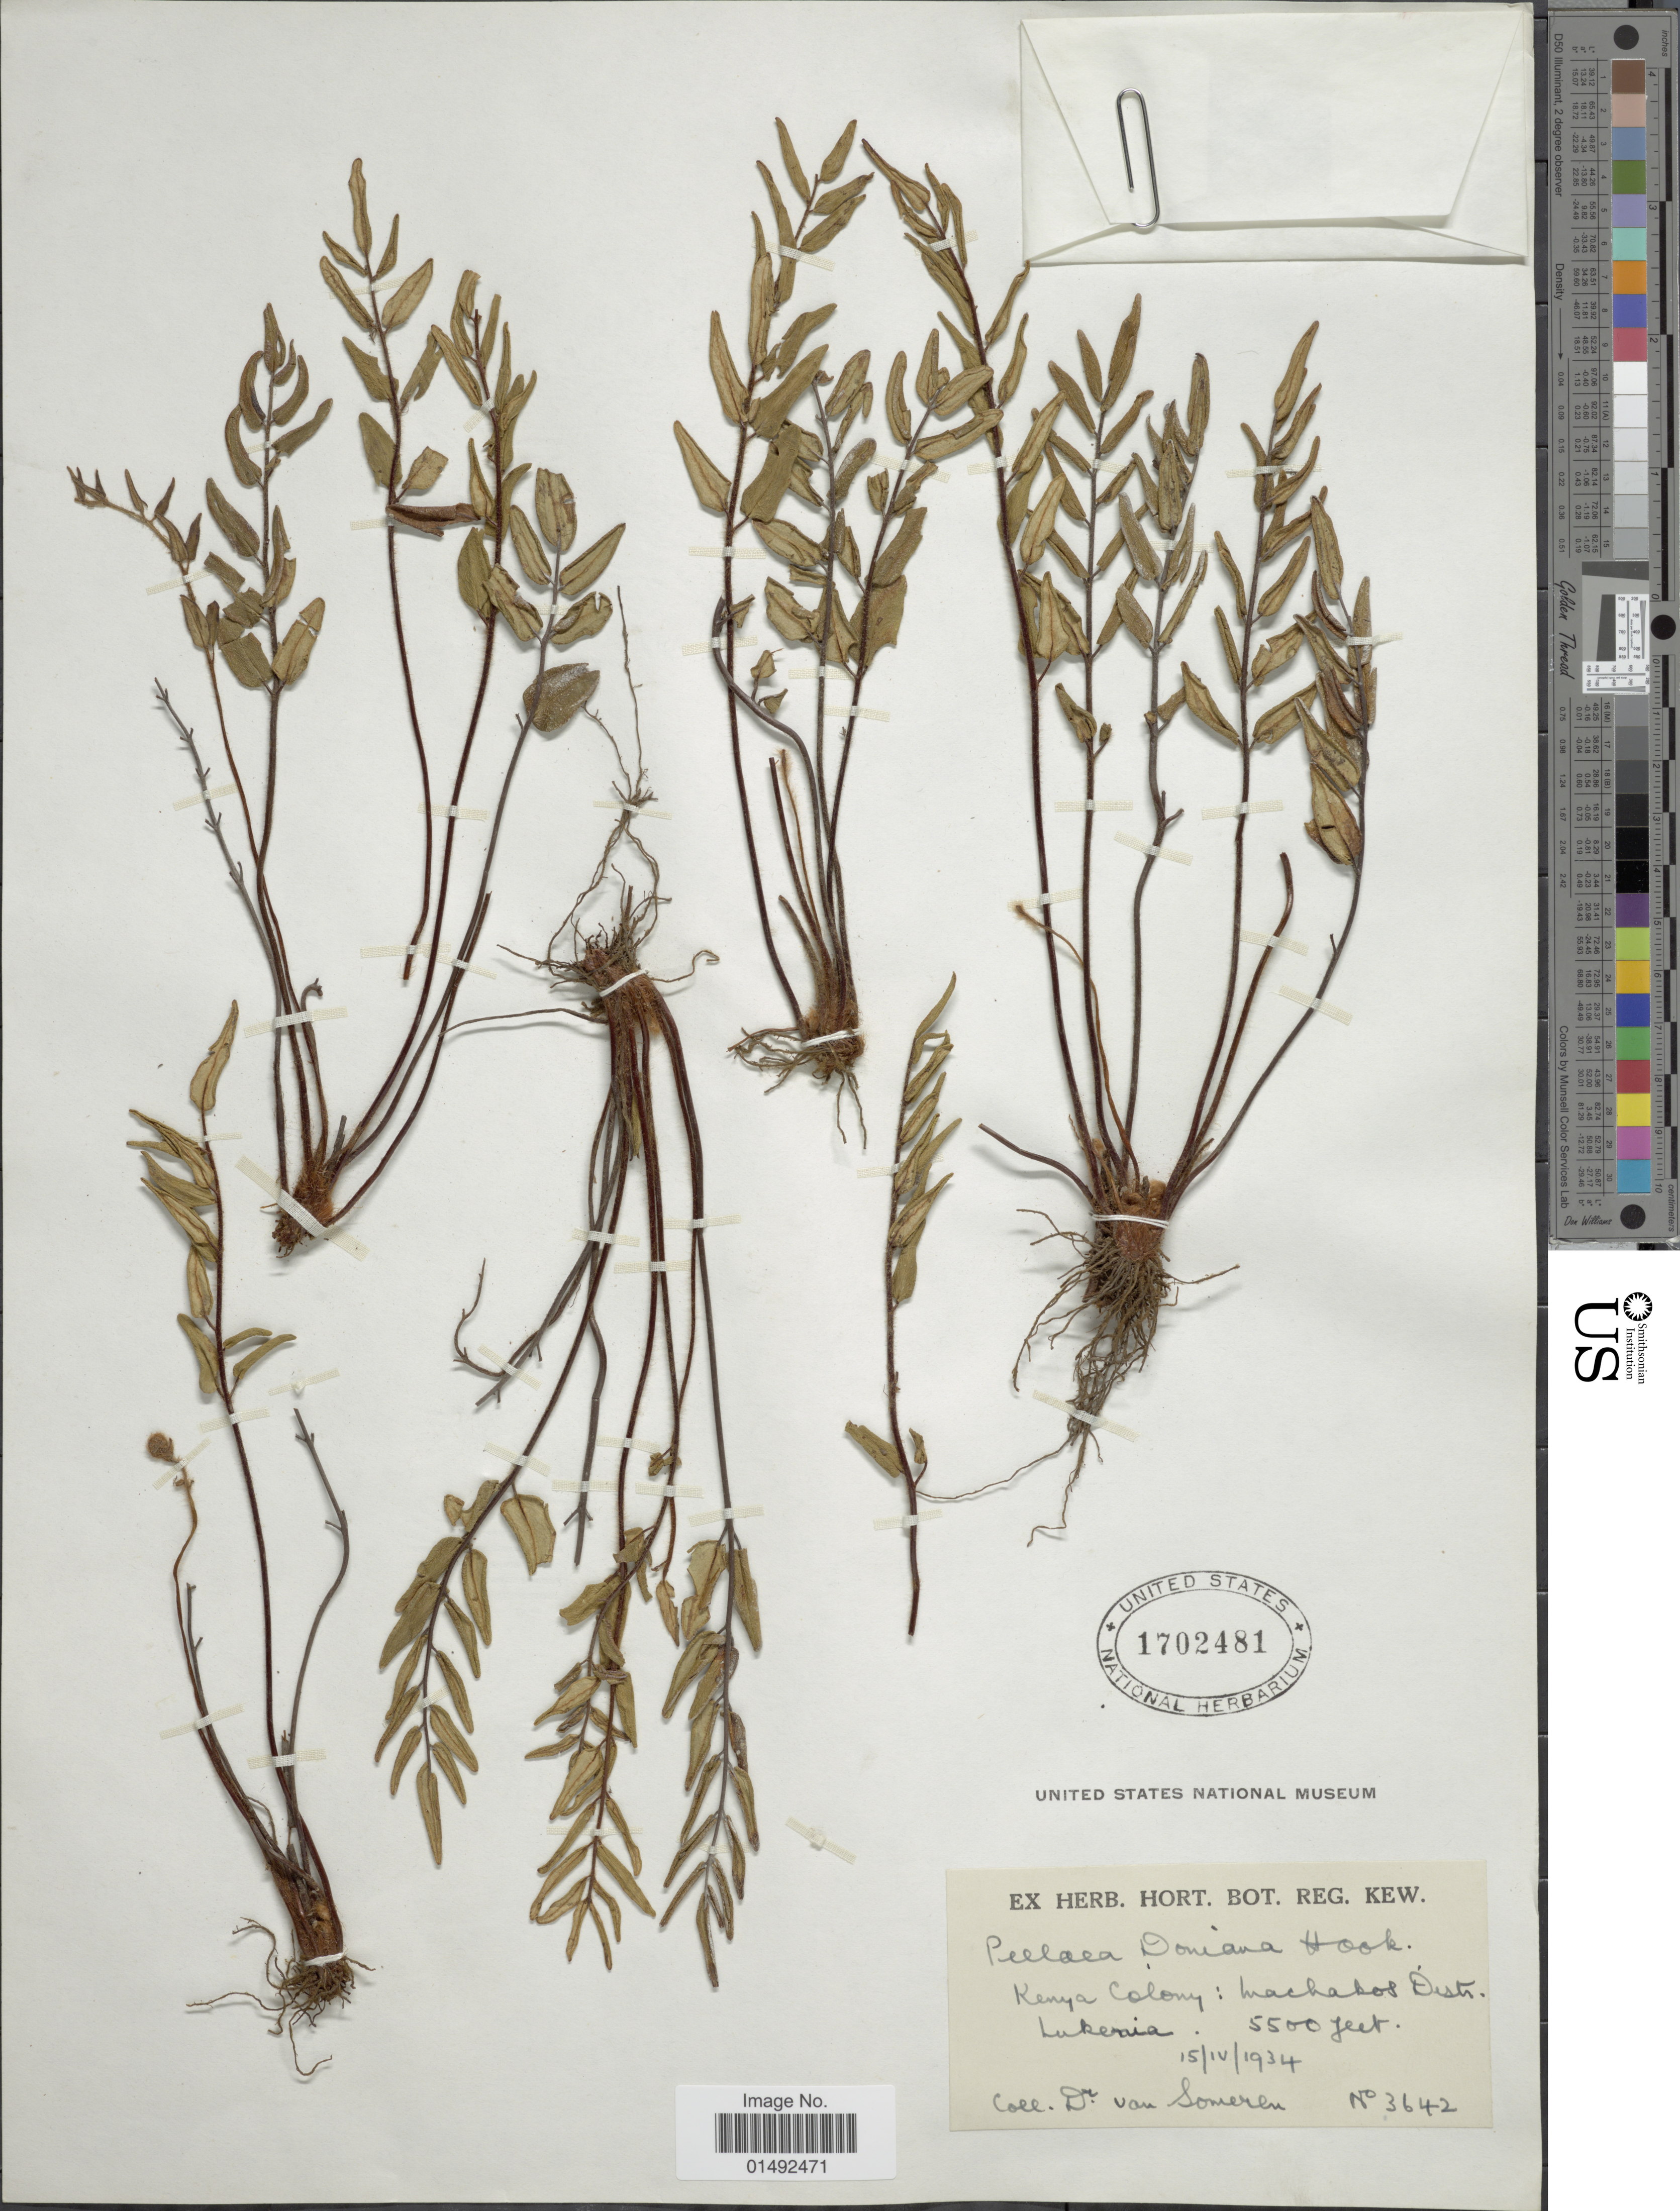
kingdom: Plantae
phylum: Tracheophyta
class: Polypodiopsida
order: Polypodiales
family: Pteridaceae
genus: Pellaea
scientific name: Pellaea doniana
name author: Hook.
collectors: v. Someren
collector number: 3642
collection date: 1934-04-15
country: Kenya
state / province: Machakos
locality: Kenya Colony: Machakos Distr, Lukenia.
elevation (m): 1676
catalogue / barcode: US 1702481